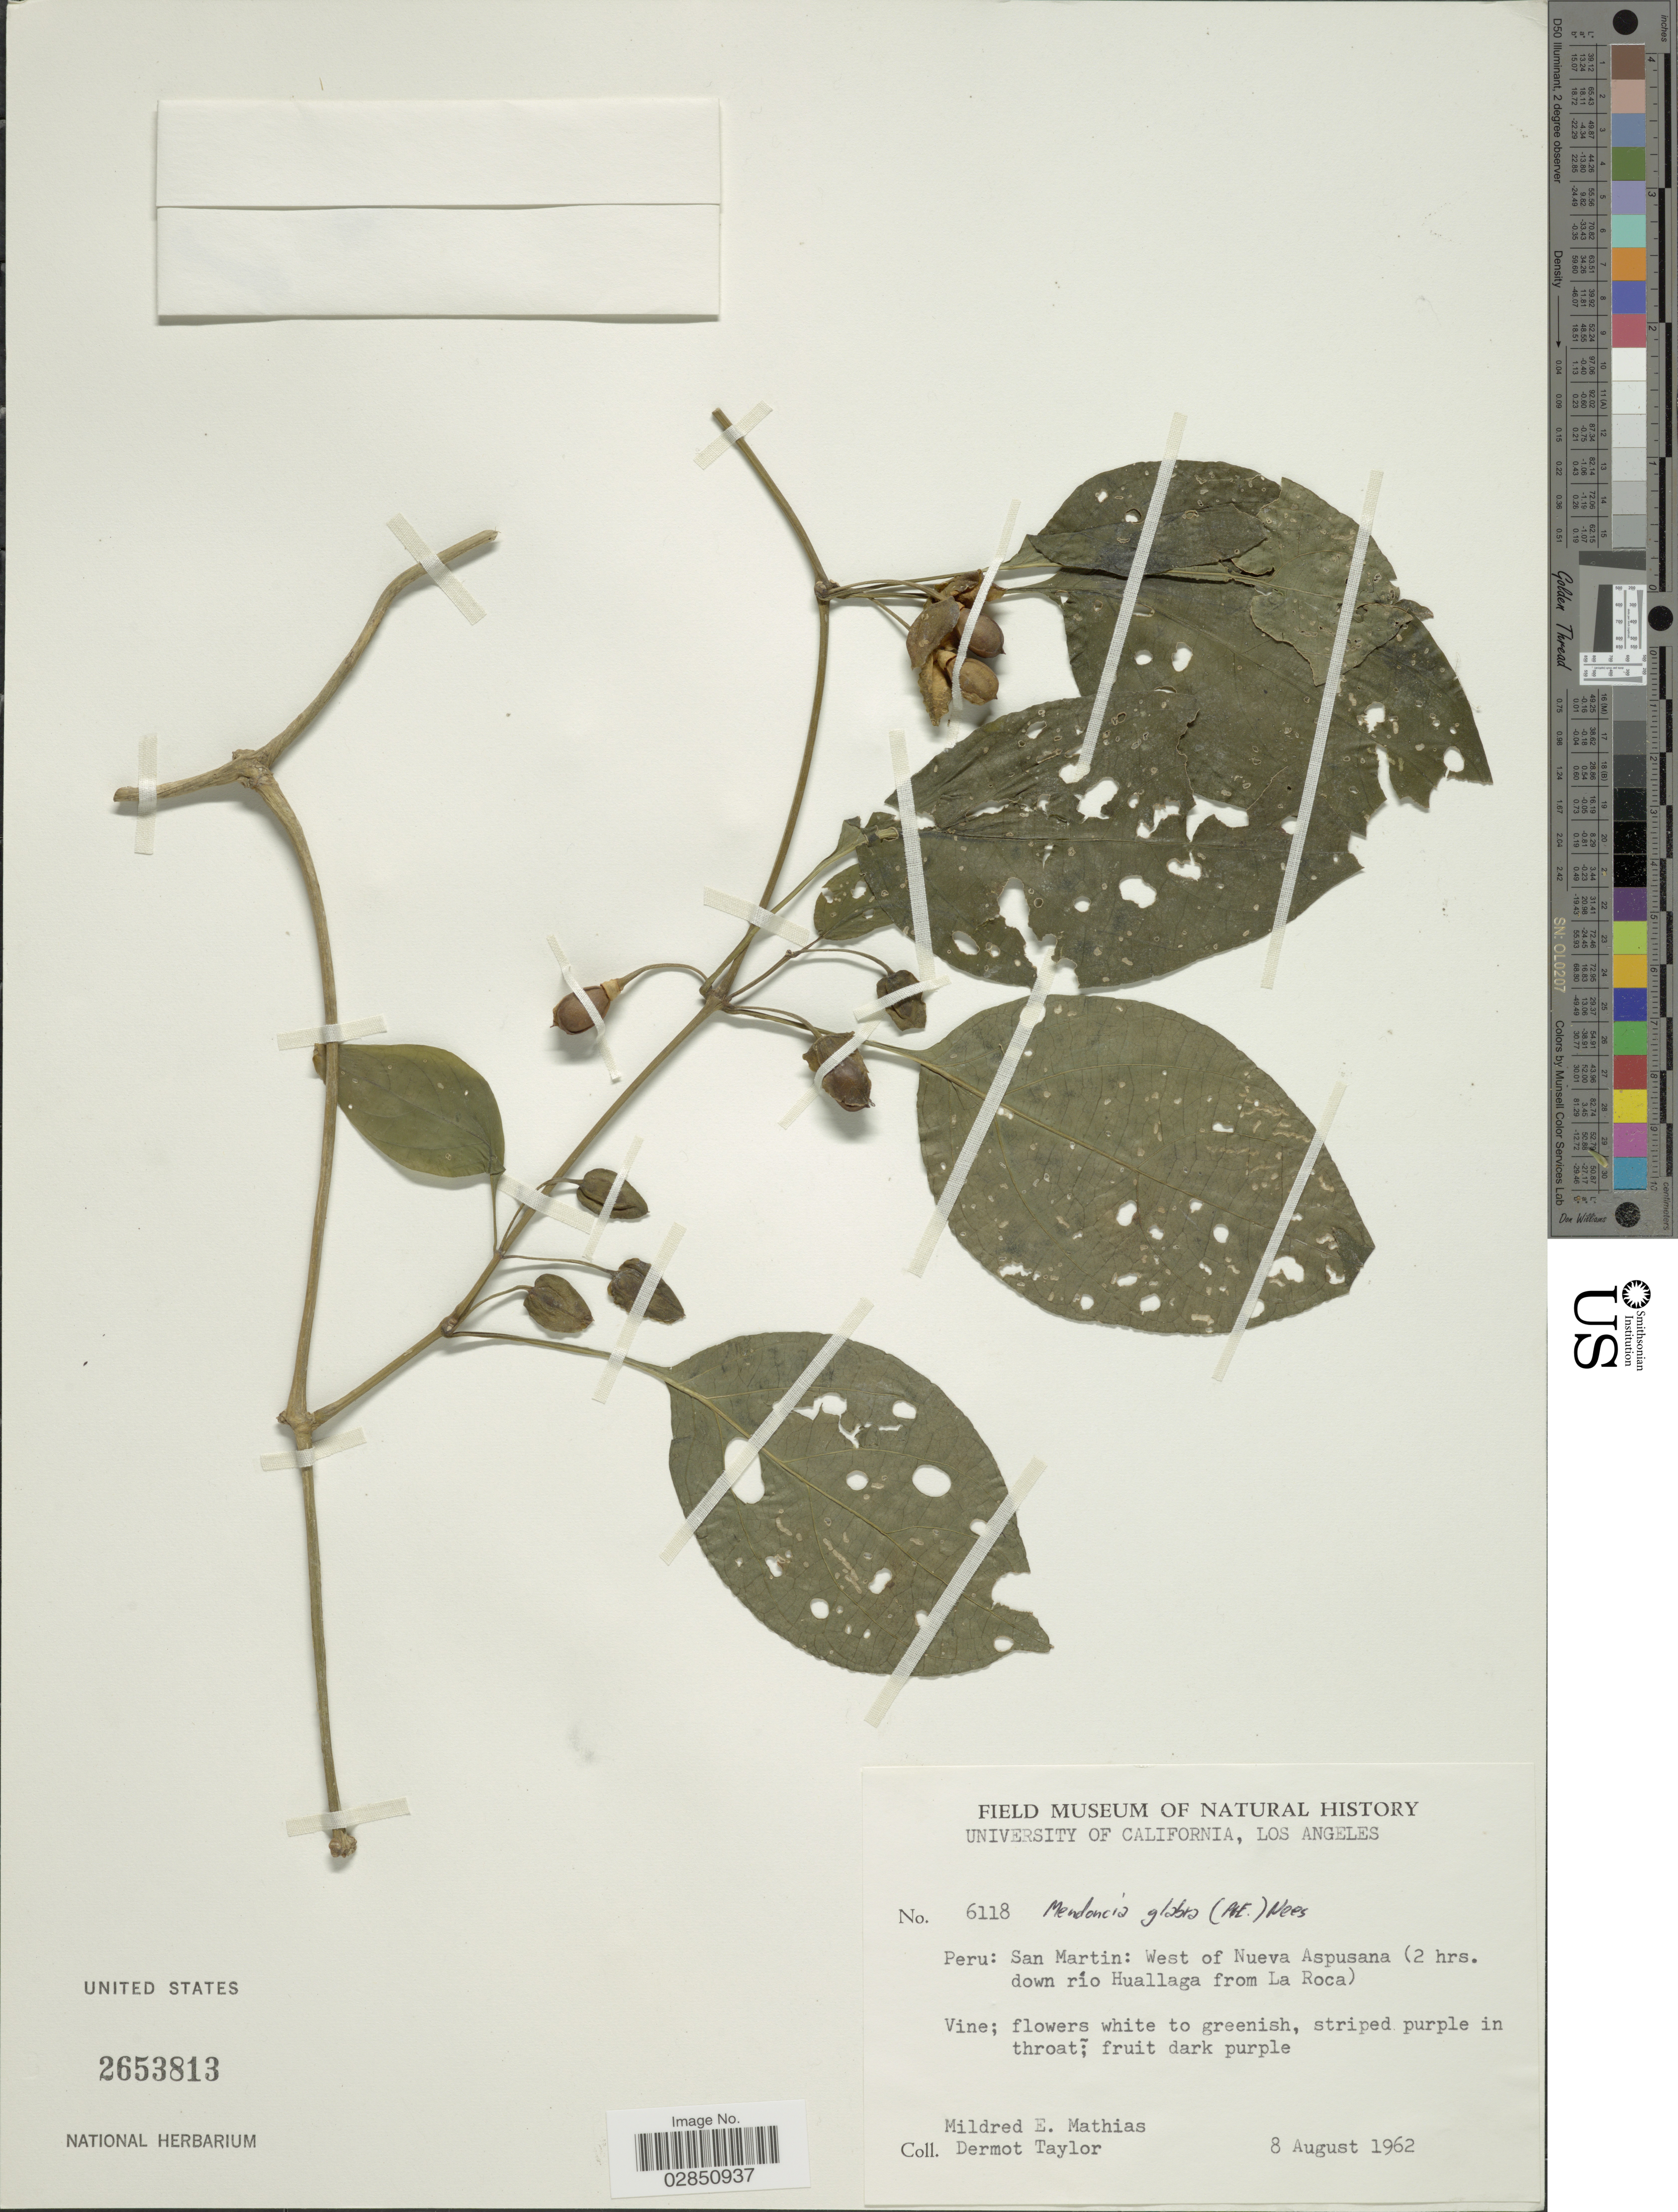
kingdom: Plantae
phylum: Tracheophyta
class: Magnoliopsida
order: Lamiales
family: Acanthaceae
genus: Mendoncia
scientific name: Mendoncia glabra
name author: (Poepp. & Endl.) Nees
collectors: M. E. Mathias & D. Taylor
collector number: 6118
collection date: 1962-08-08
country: Peru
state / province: San Martín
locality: West of Nueva Aspusana (2 hrs. down río Huallaga from La Roca).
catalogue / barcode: US 2653813